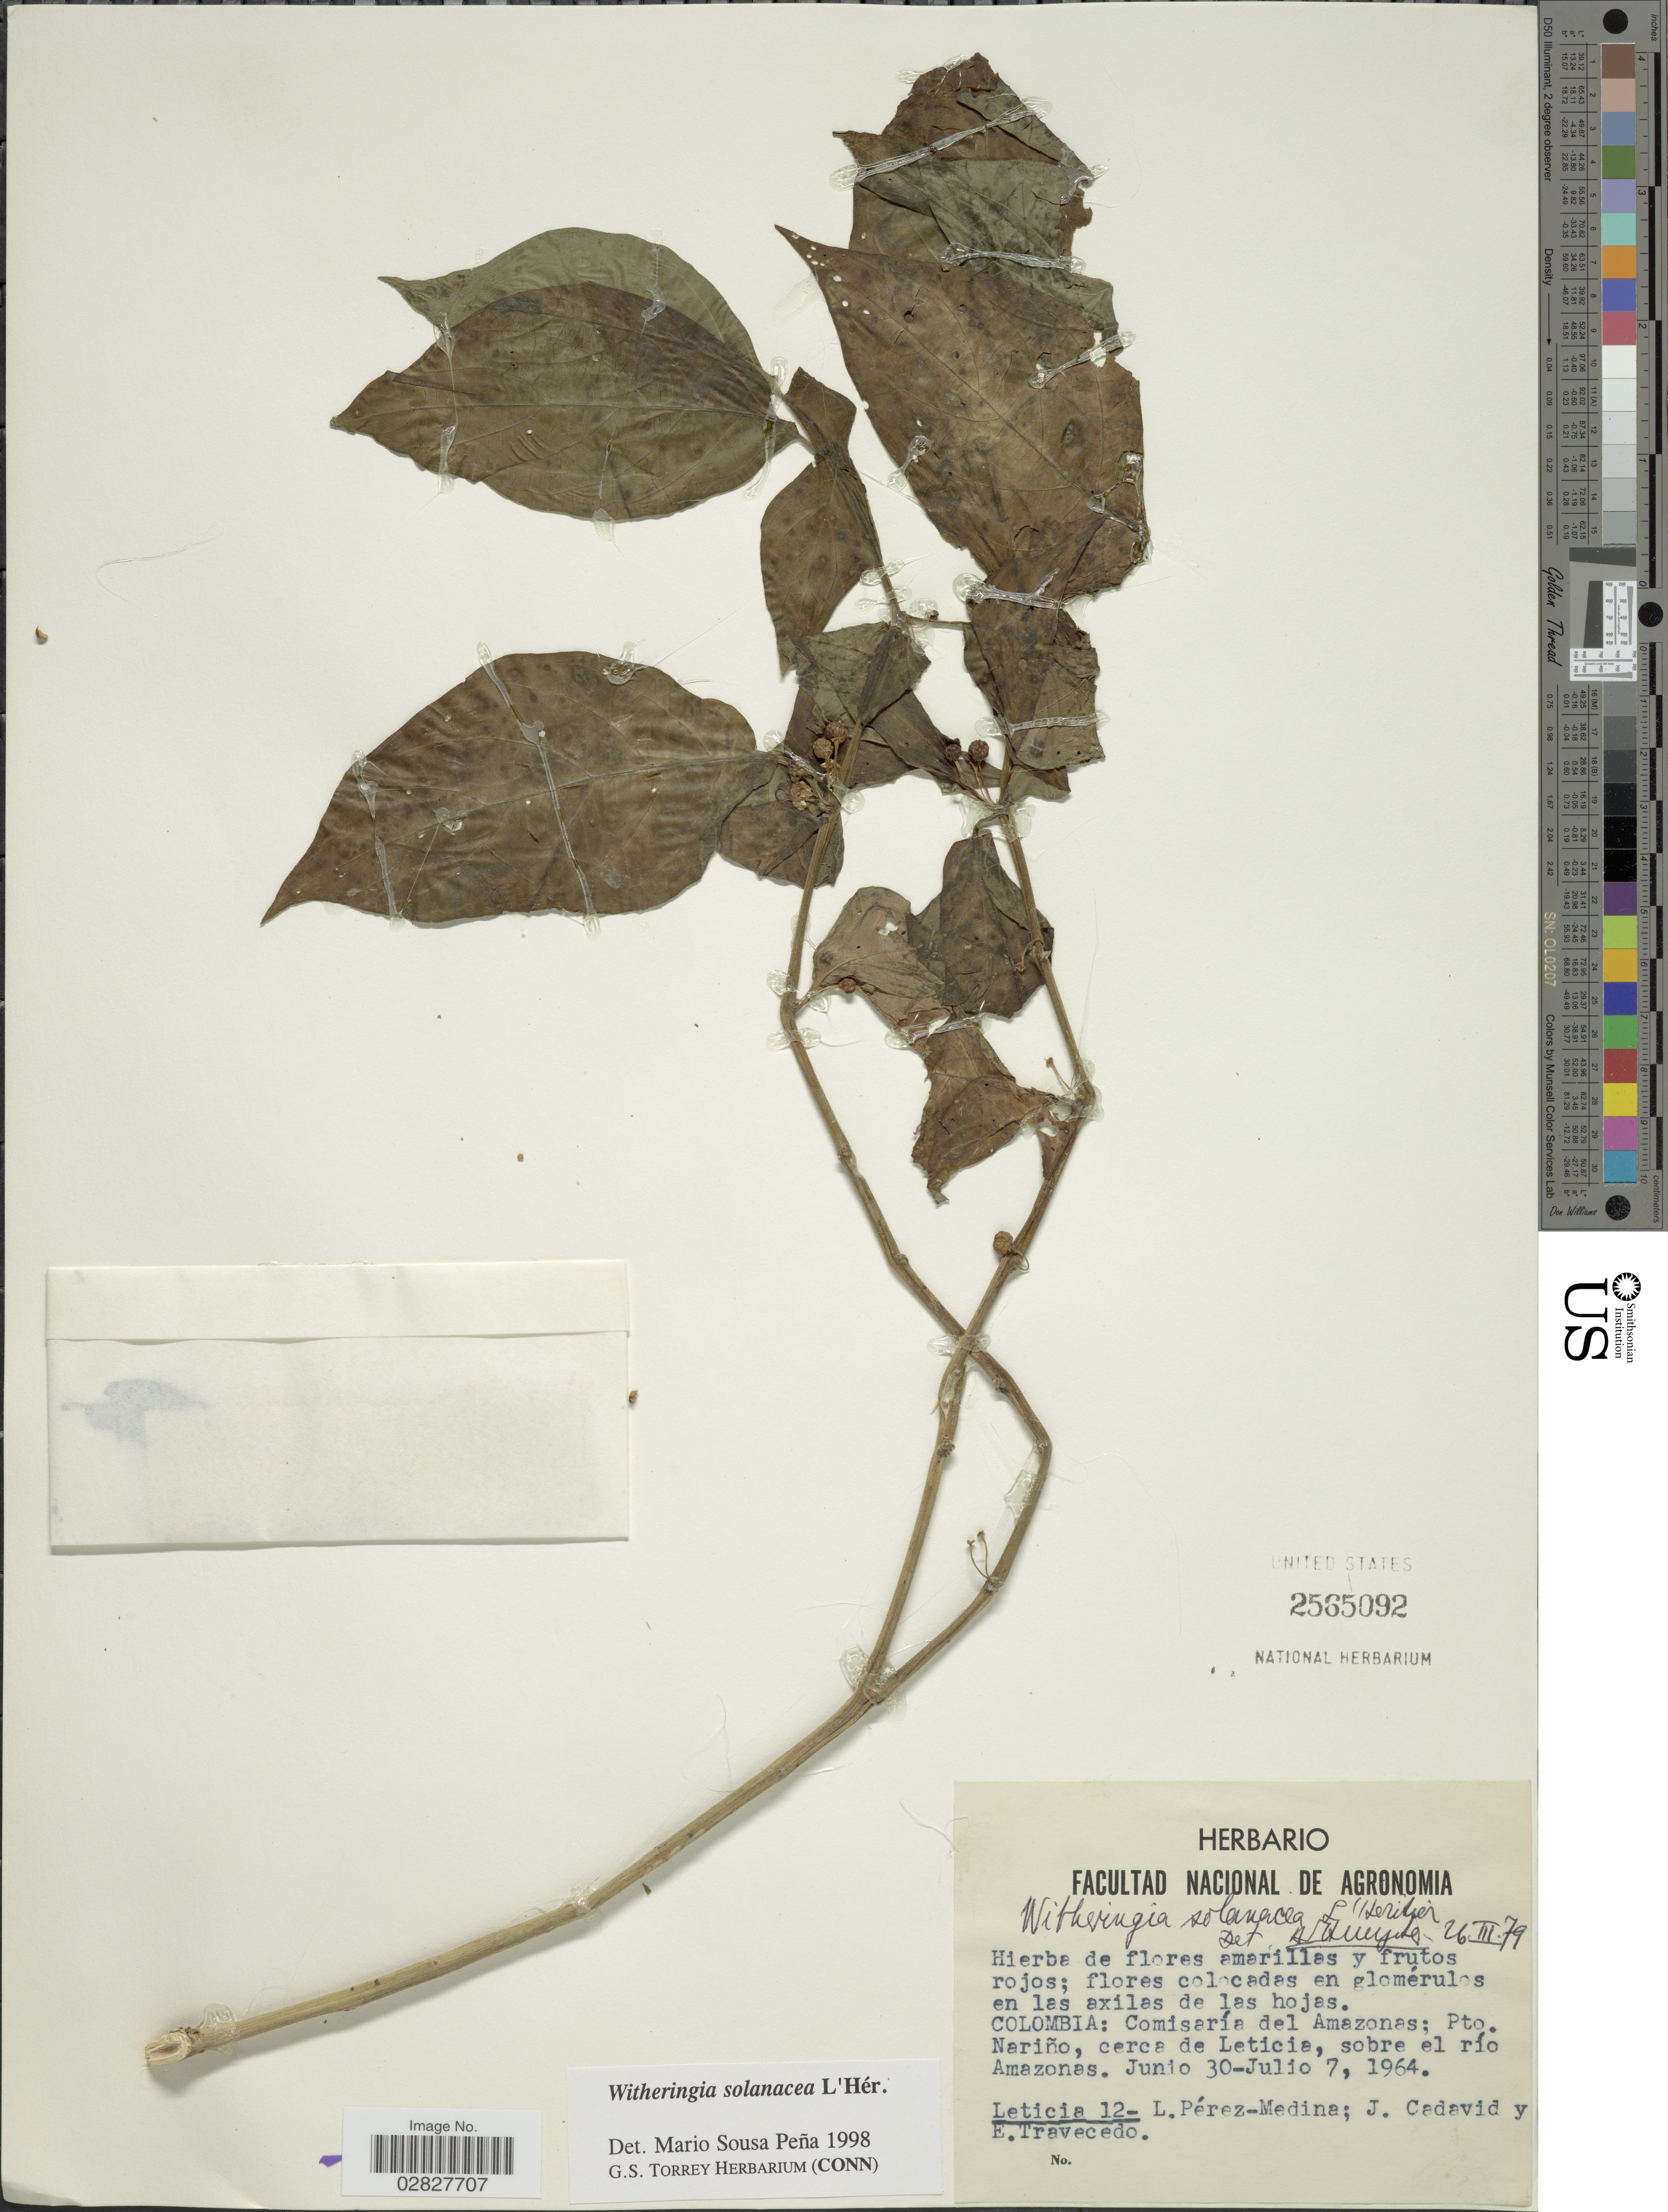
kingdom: Plantae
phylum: Tracheophyta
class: Magnoliopsida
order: Solanales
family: Solanaceae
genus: Witheringia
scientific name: Witheringia solanacea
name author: L'Hér.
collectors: L. Pérez-Medina, J. Cadavid & E. Travecedo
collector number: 12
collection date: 1964-06-30/1964-07-07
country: Colombia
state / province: Amazônas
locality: Comisaría del Amazonas; Pto. Nariño, cerca de Leticia, sobre el río Amazonas.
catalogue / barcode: US 2565092